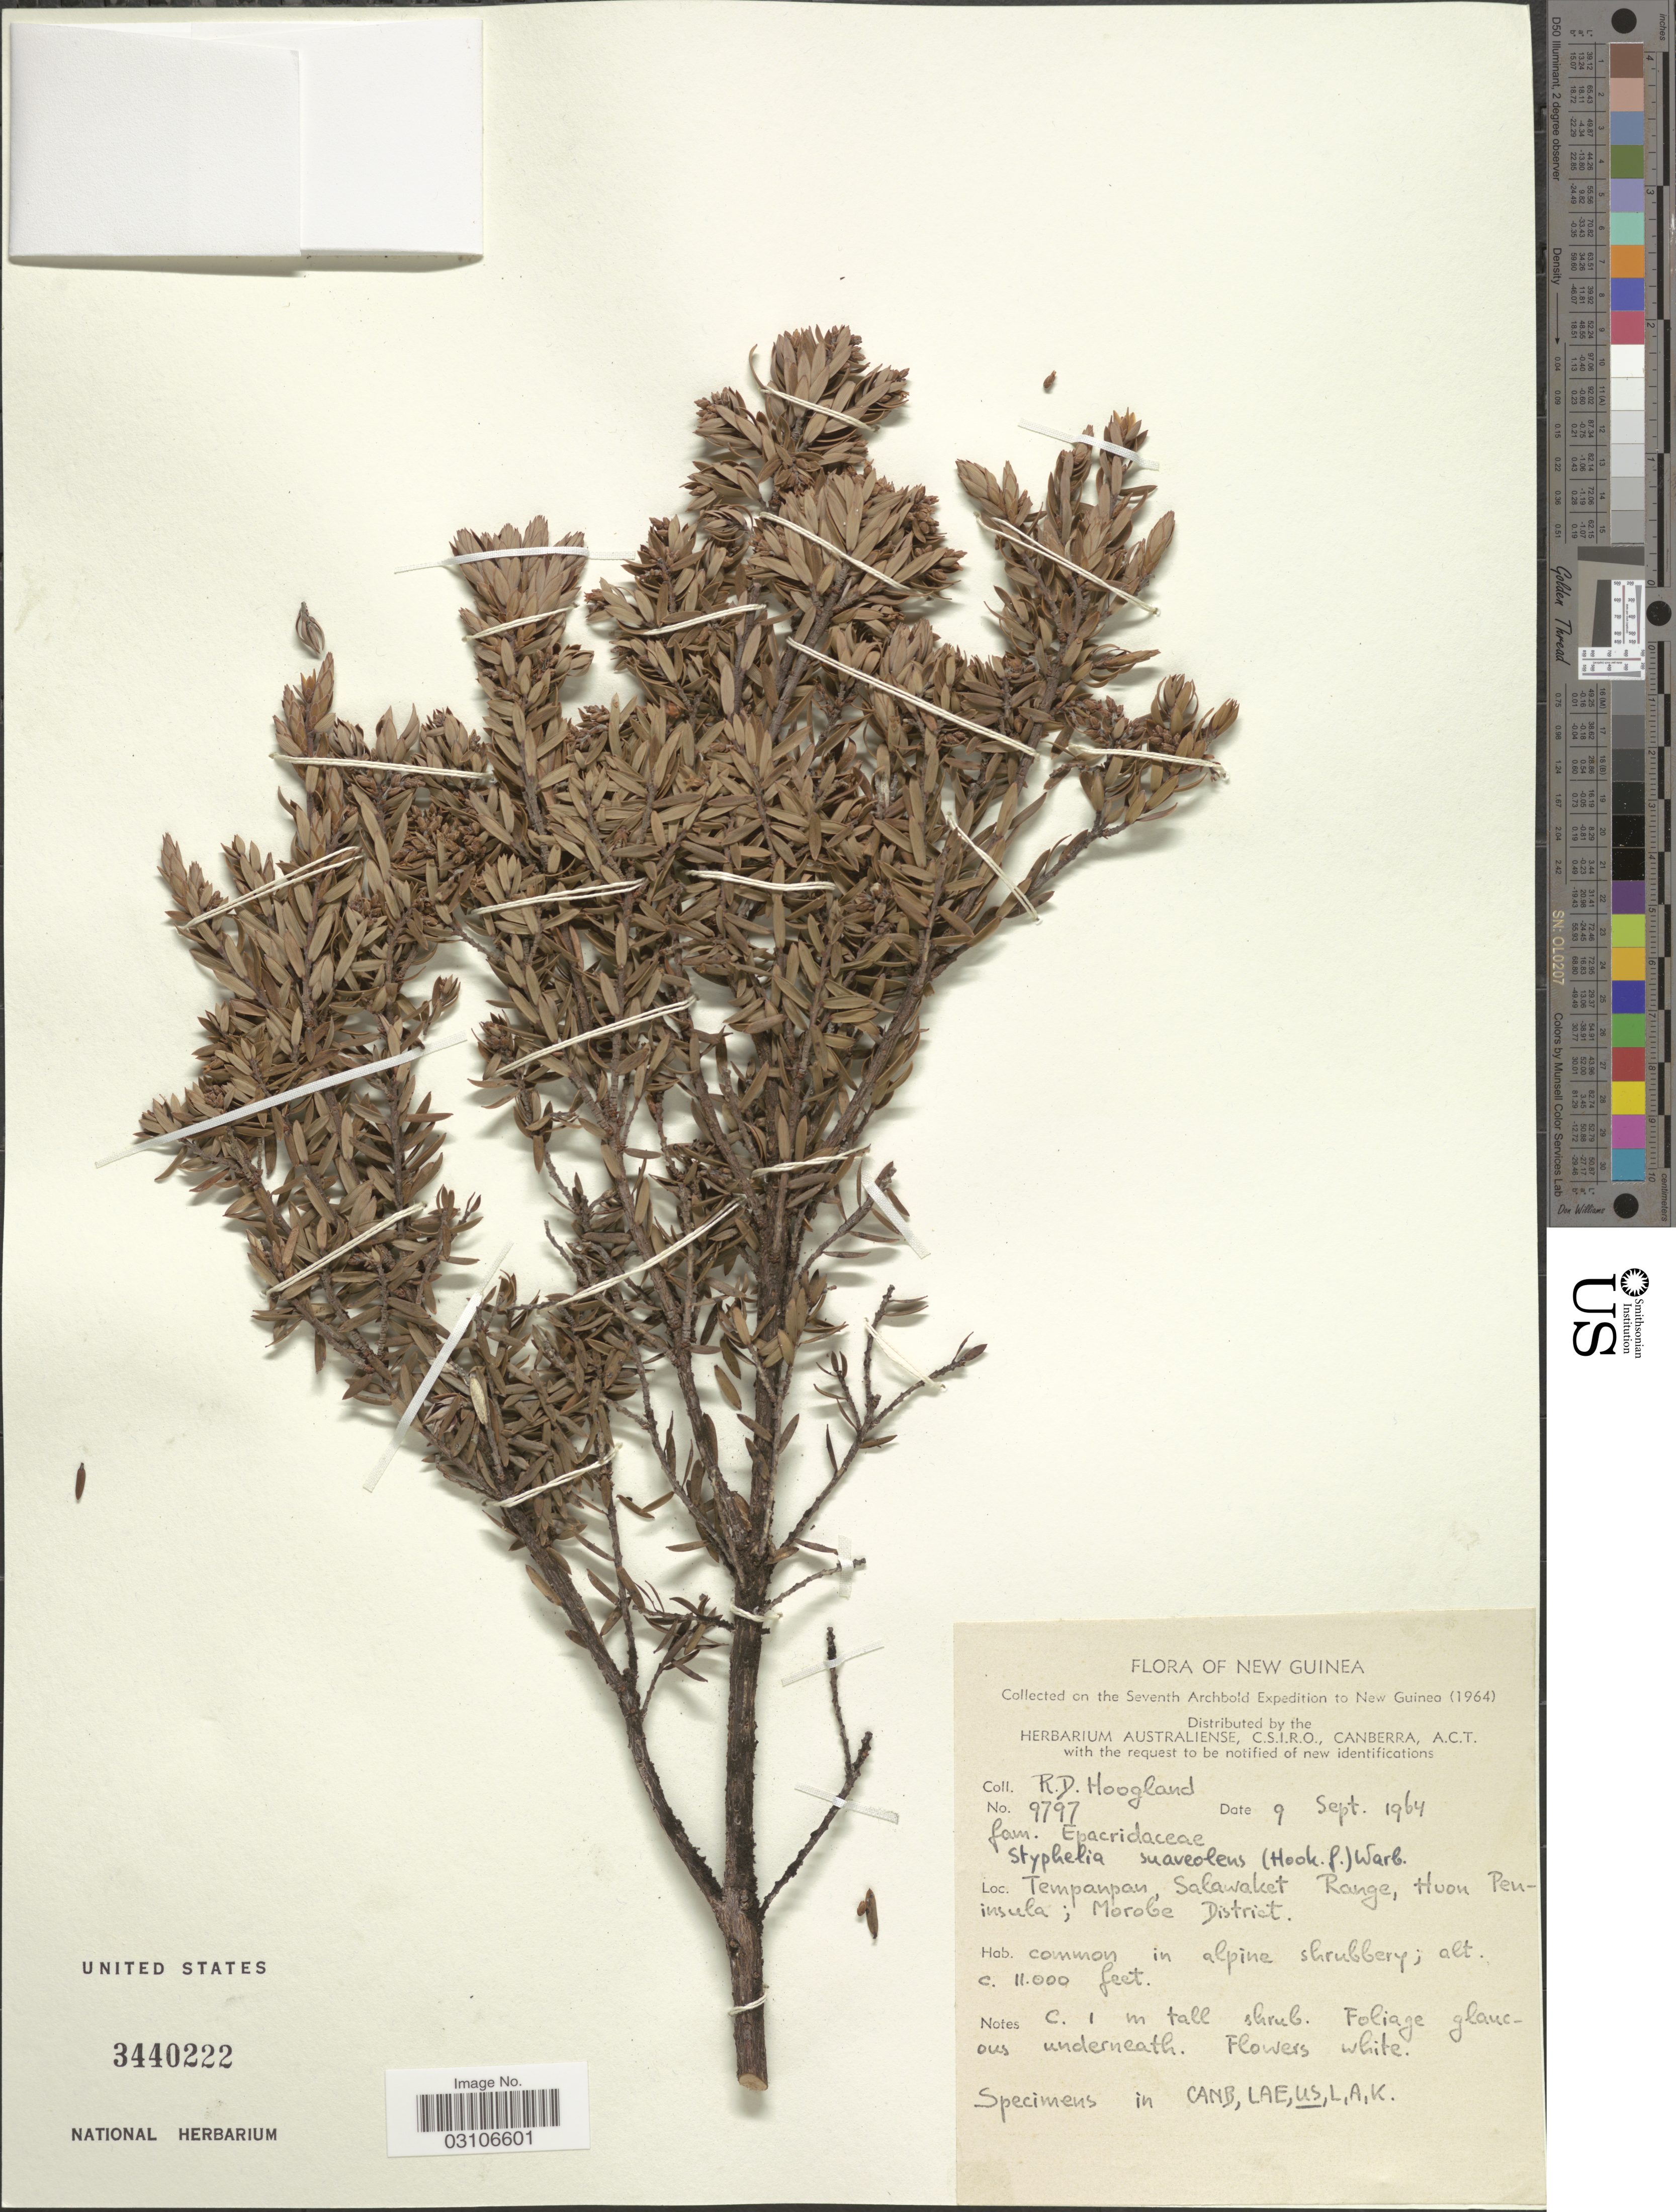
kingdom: Plantae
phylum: Tracheophyta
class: Magnoliopsida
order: Ericales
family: Ericaceae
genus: Styphelia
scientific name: Styphelia suaveolens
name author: (Hook. f.) Warb. ex P. Sarasin & Sarasin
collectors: R. D. Hoogland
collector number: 9797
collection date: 1964-09-09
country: Papua New Guinea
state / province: Morobe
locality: New Guinea. Tempanpan, Salawaket Range, Huon Peninsula; Morobe District.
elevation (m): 3353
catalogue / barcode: US 3440222